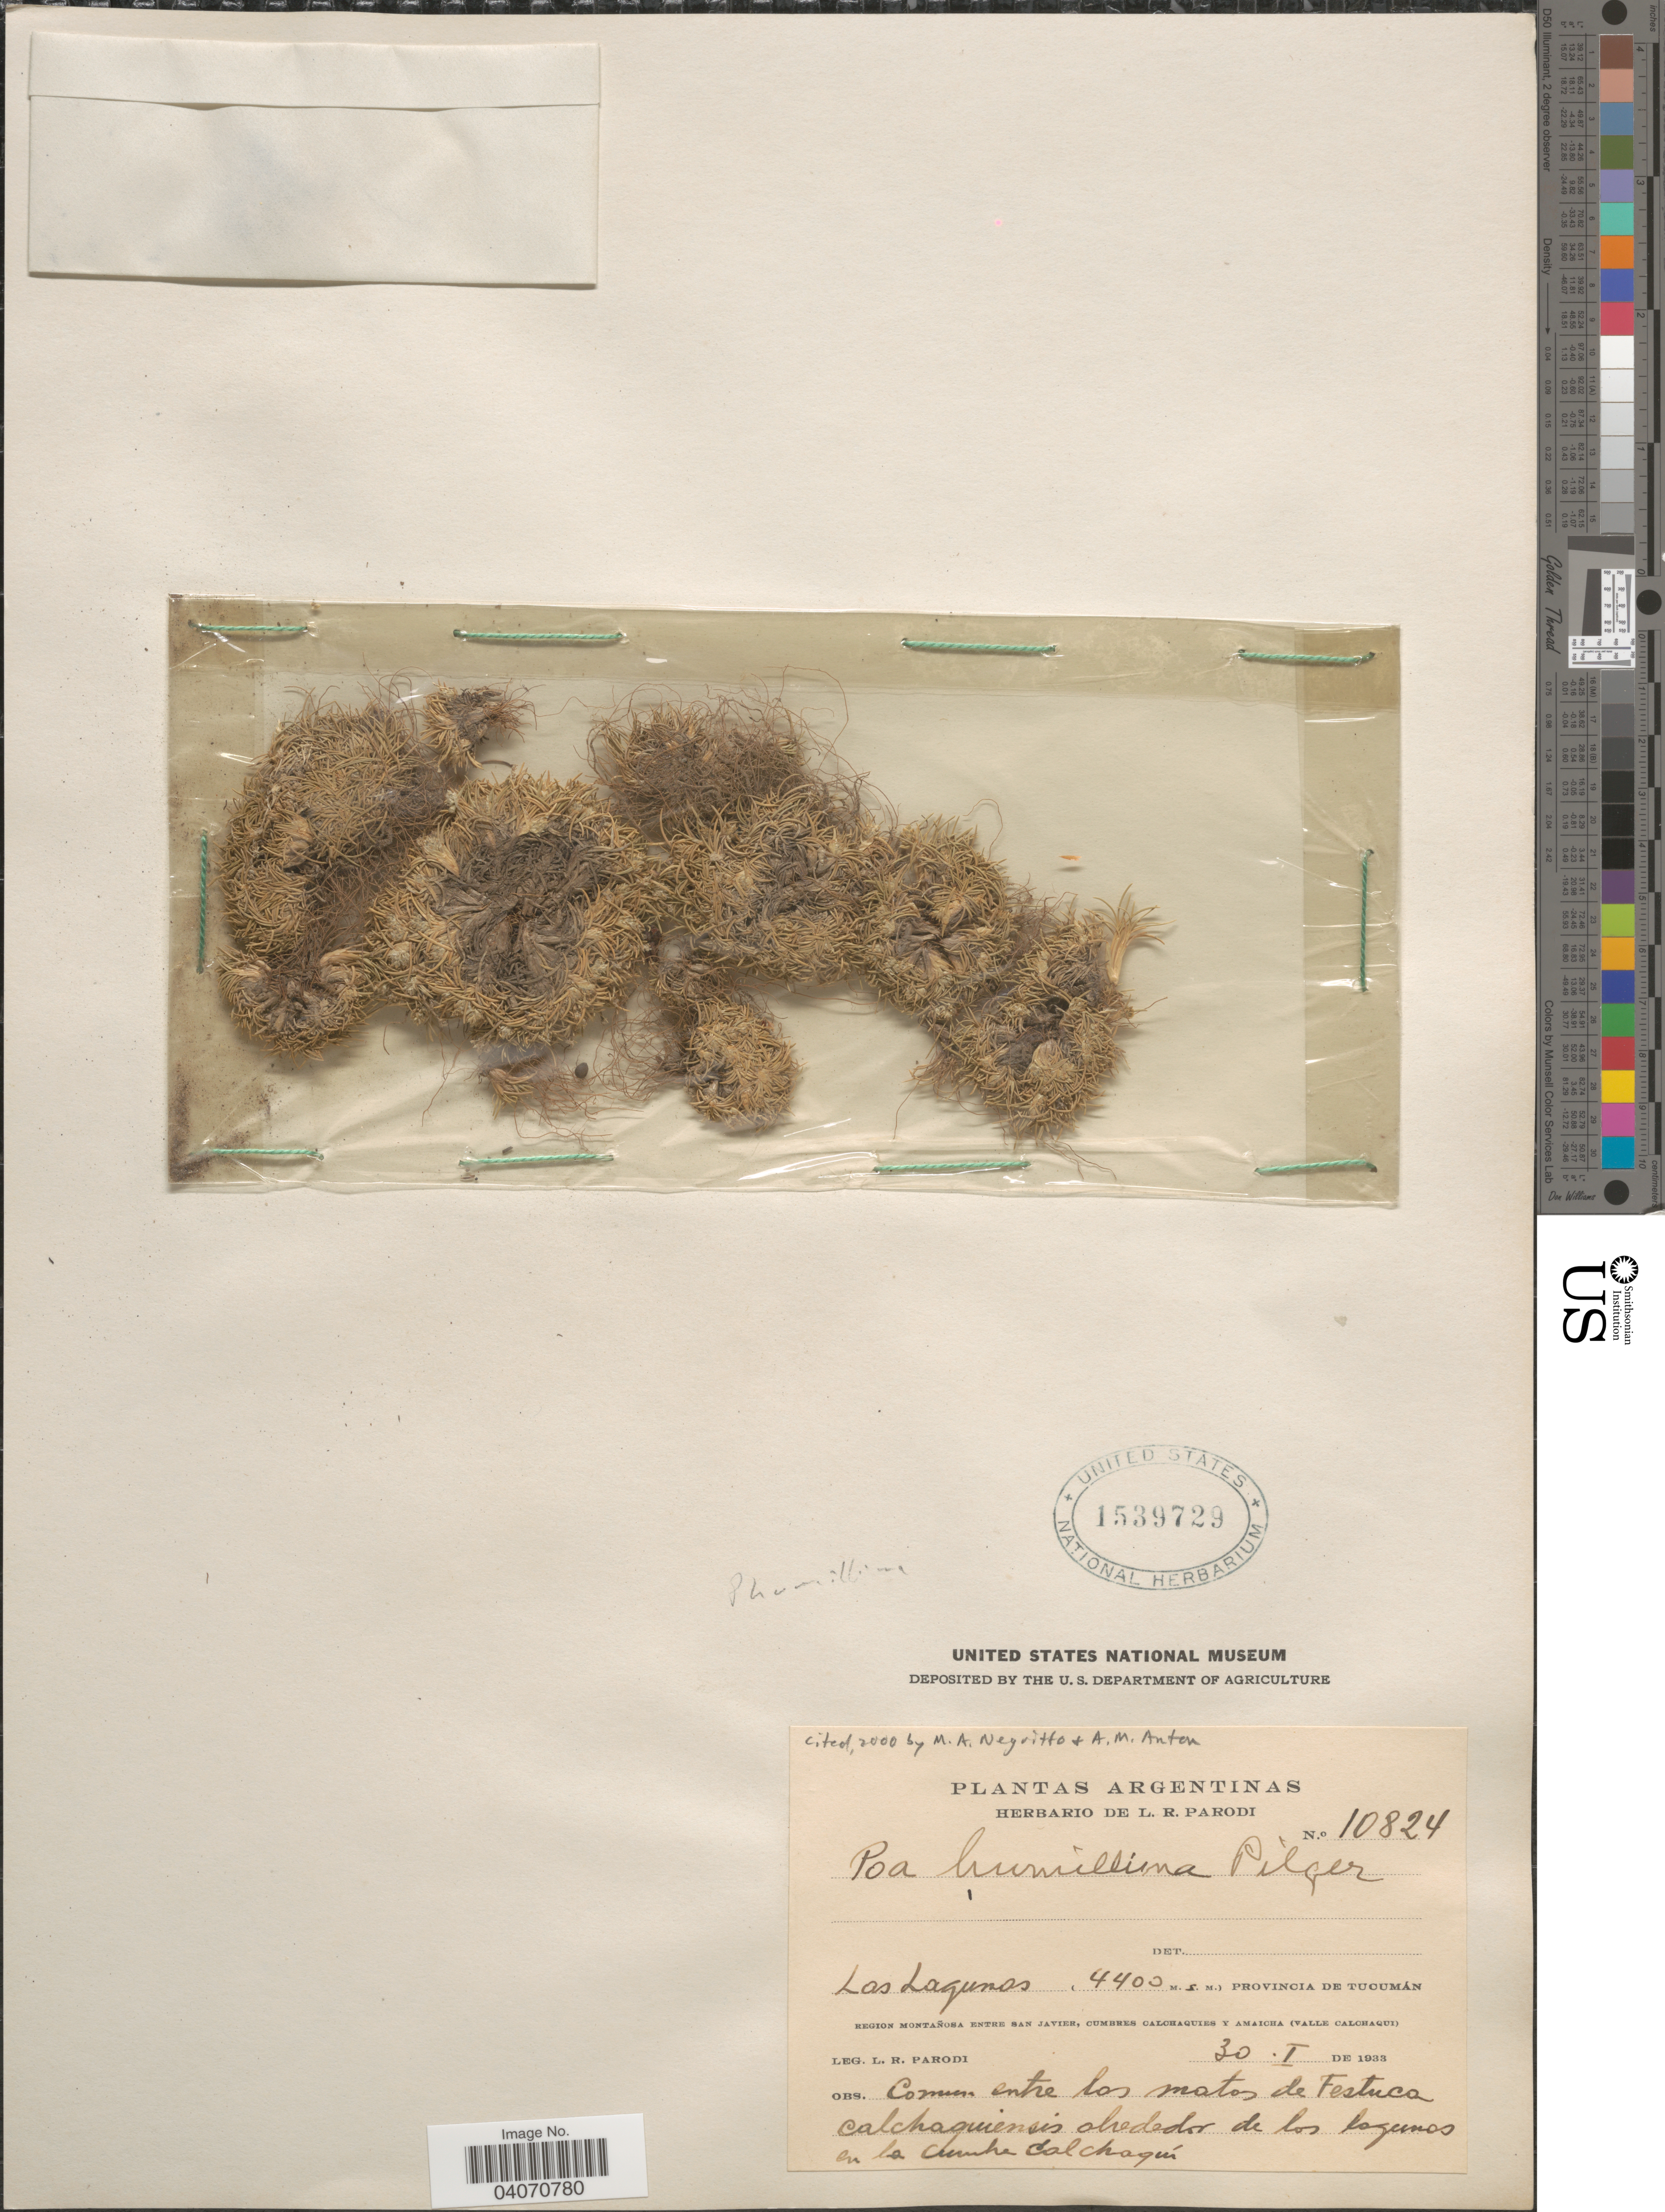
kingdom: Plantae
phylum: Tracheophyta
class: Liliopsida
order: Poales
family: Poaceae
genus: Poa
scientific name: Poa humillima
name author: Pilg.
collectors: L. R. Parodi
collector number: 10824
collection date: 1933-01-30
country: Argentina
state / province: Tucuman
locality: Las Lagunas. Region montañosa entre San Javier, cumbres Calchaquies y Amaicha (Valle Calchaqui). Comun entre los matos de Festuca Calchaquiensis alrededor de los lagunos en la cumbre calchaquí.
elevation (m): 4400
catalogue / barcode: US 1539729